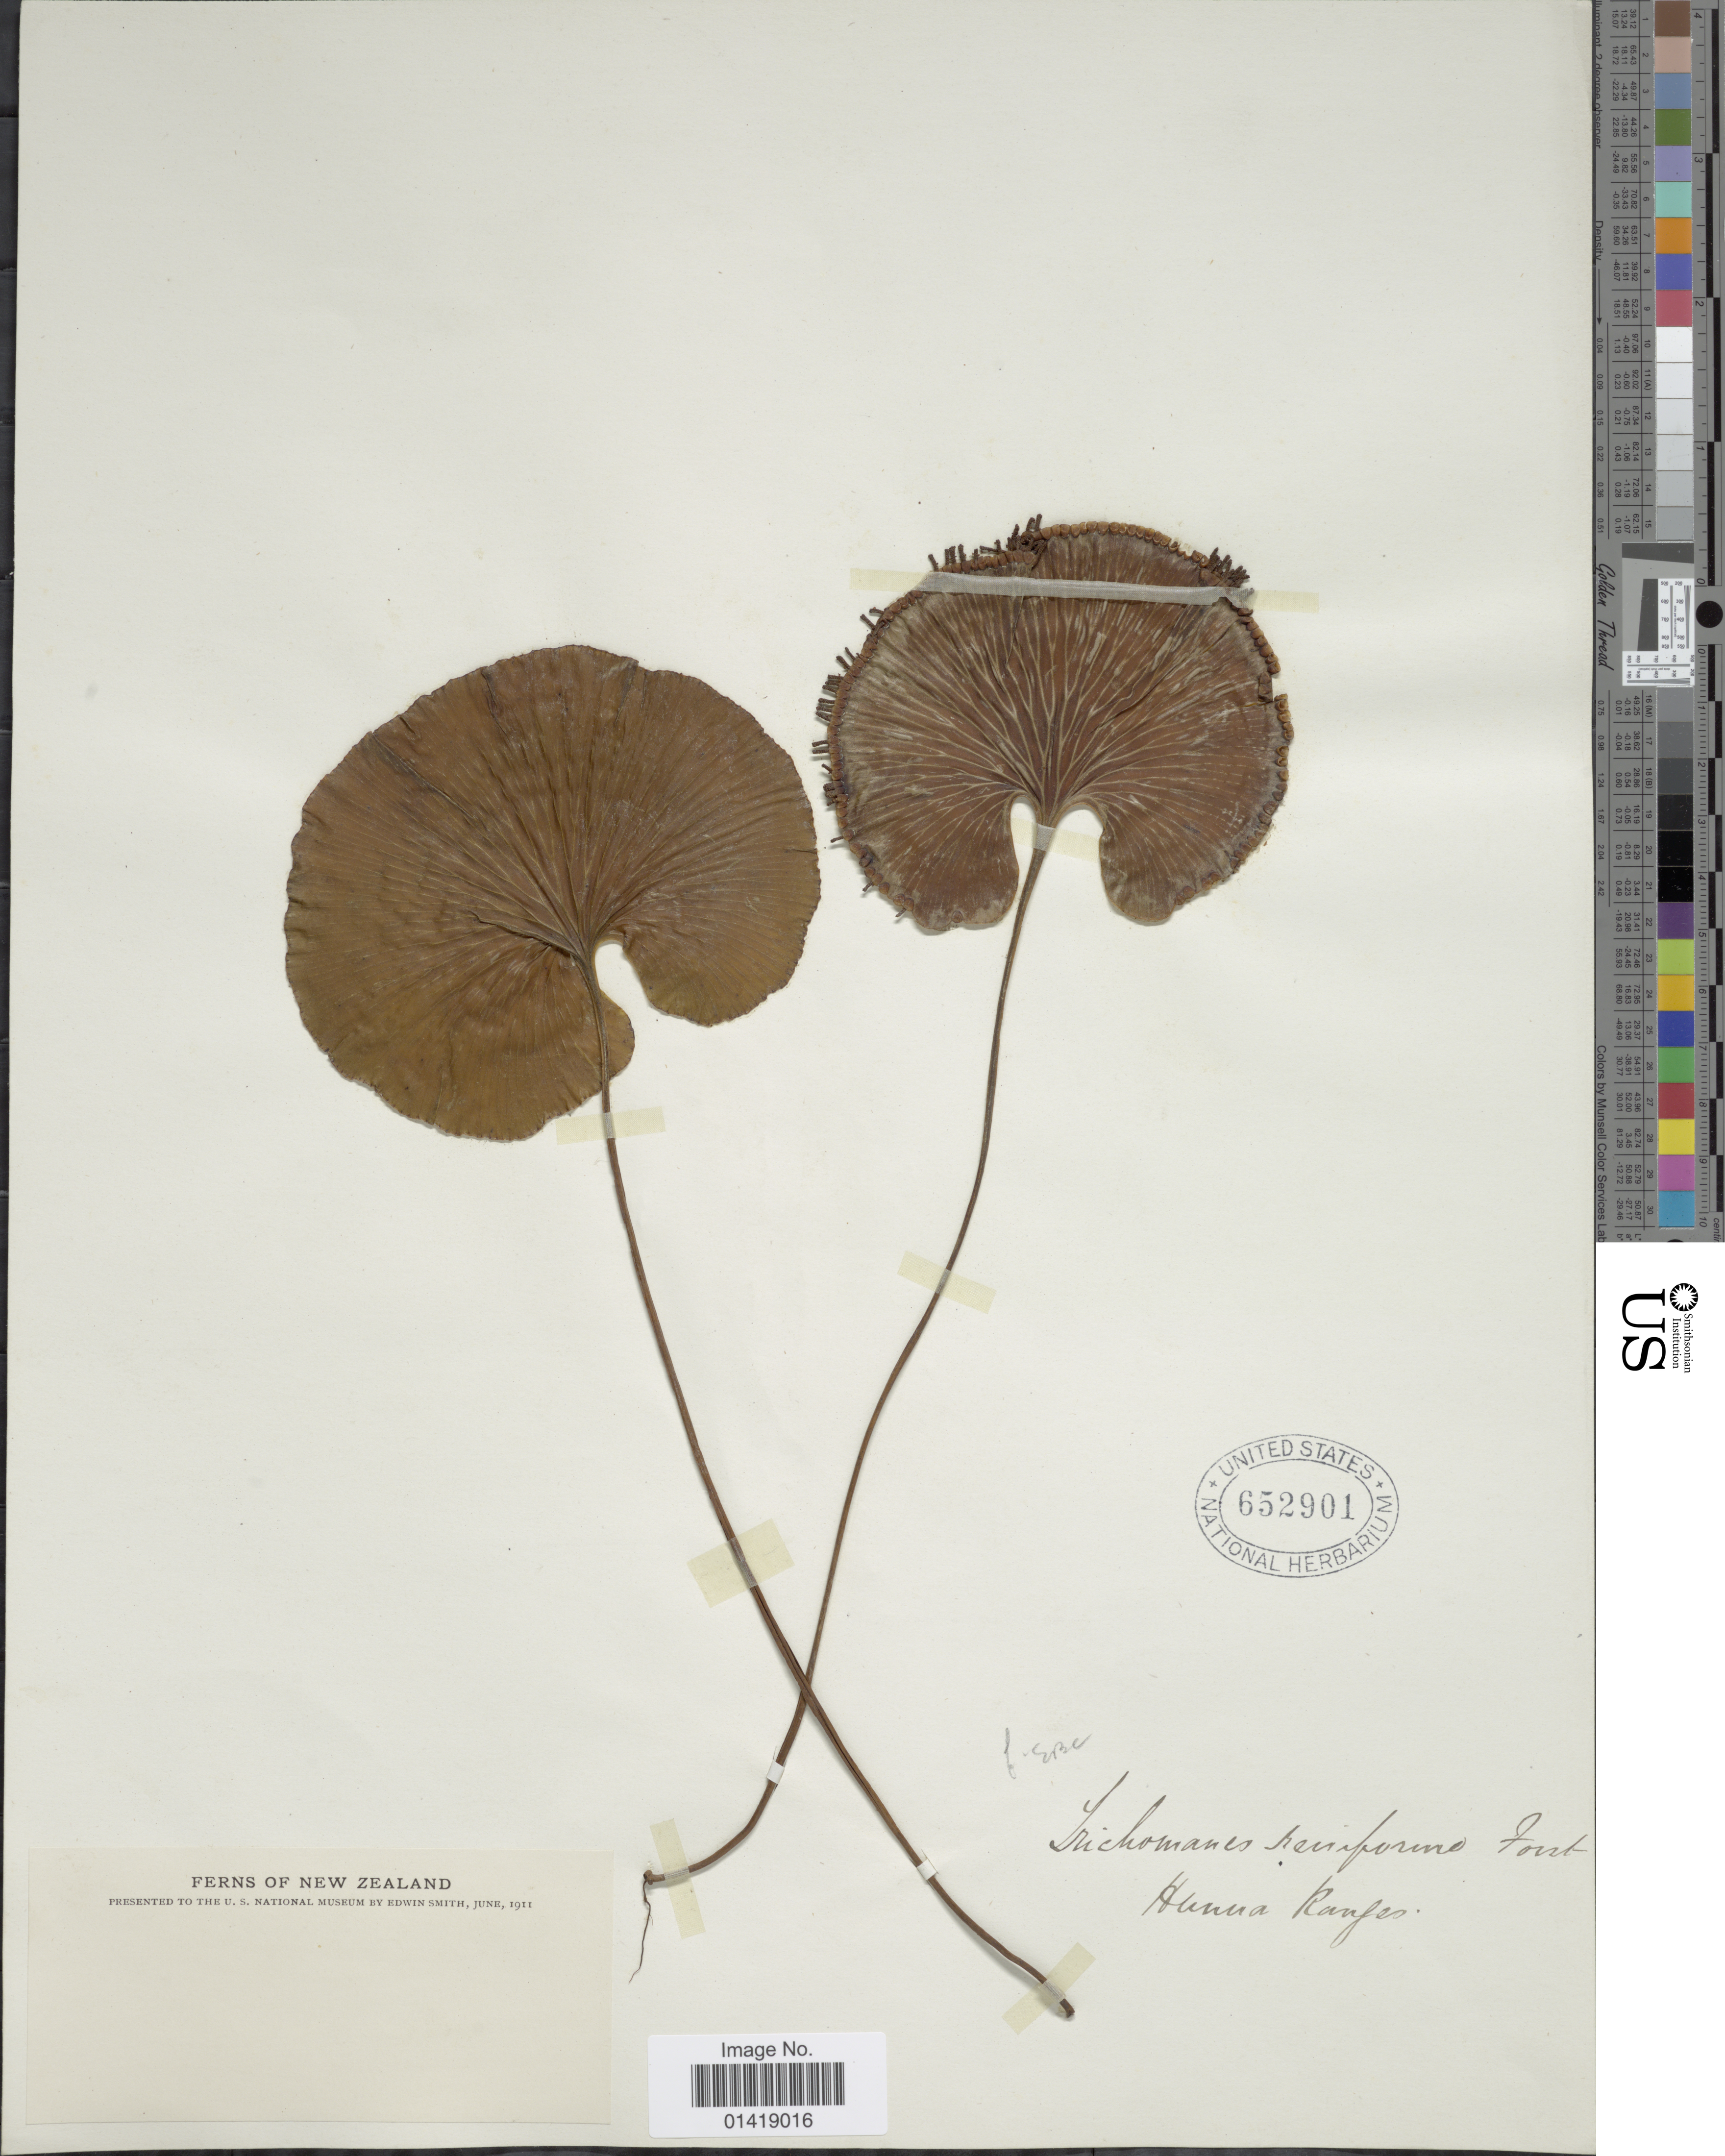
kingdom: Plantae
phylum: Tracheophyta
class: Polypodiopsida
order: Hymenophyllales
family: Hymenophyllaceae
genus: Hymenophyllum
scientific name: Hymenophyllum nephrophyllum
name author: Ebihara & K. Iwats.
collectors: E. B. Smith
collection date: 1911-06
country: New Zealand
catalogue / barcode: US 652901